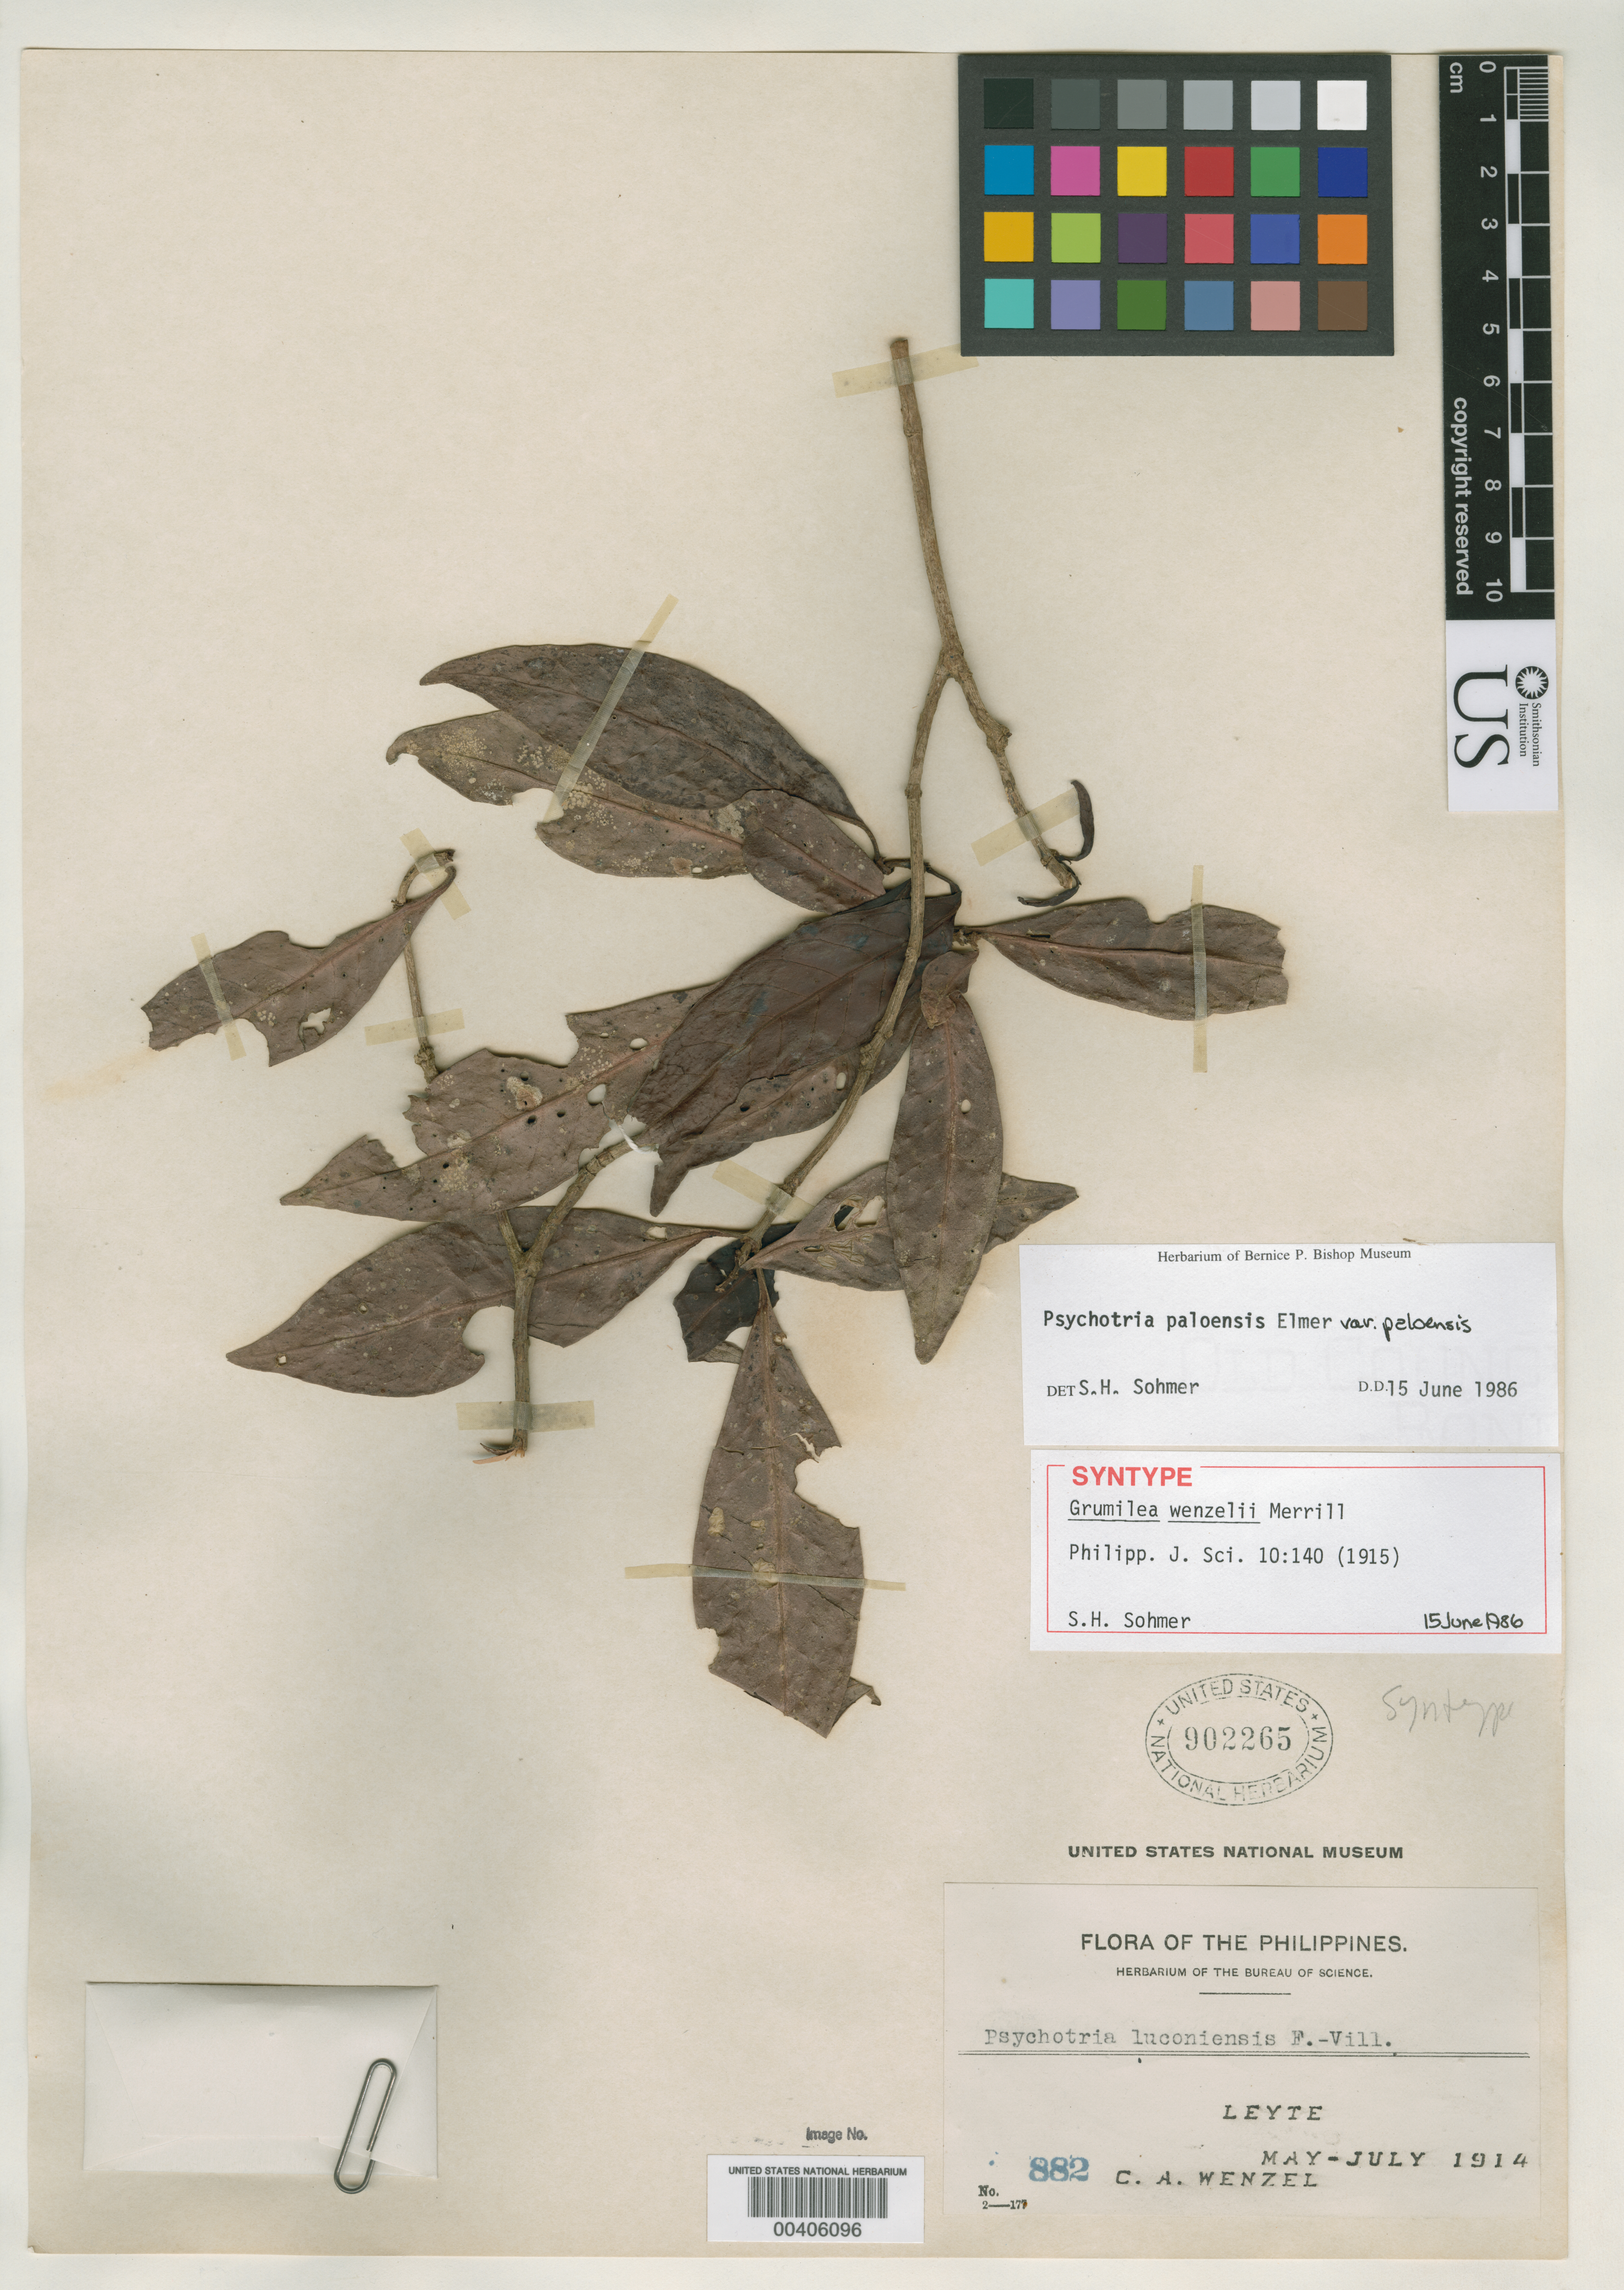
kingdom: Plantae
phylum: Tracheophyta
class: Magnoliopsida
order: Gentianales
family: Rubiaceae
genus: Grumilea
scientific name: Grumilea wenzelii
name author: Merr.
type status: Paratype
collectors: C. Wenzel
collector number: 882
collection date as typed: May 1914 to -- Jul 1914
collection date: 1914-05/1914-07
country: Philippines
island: Leyte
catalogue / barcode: US 902265